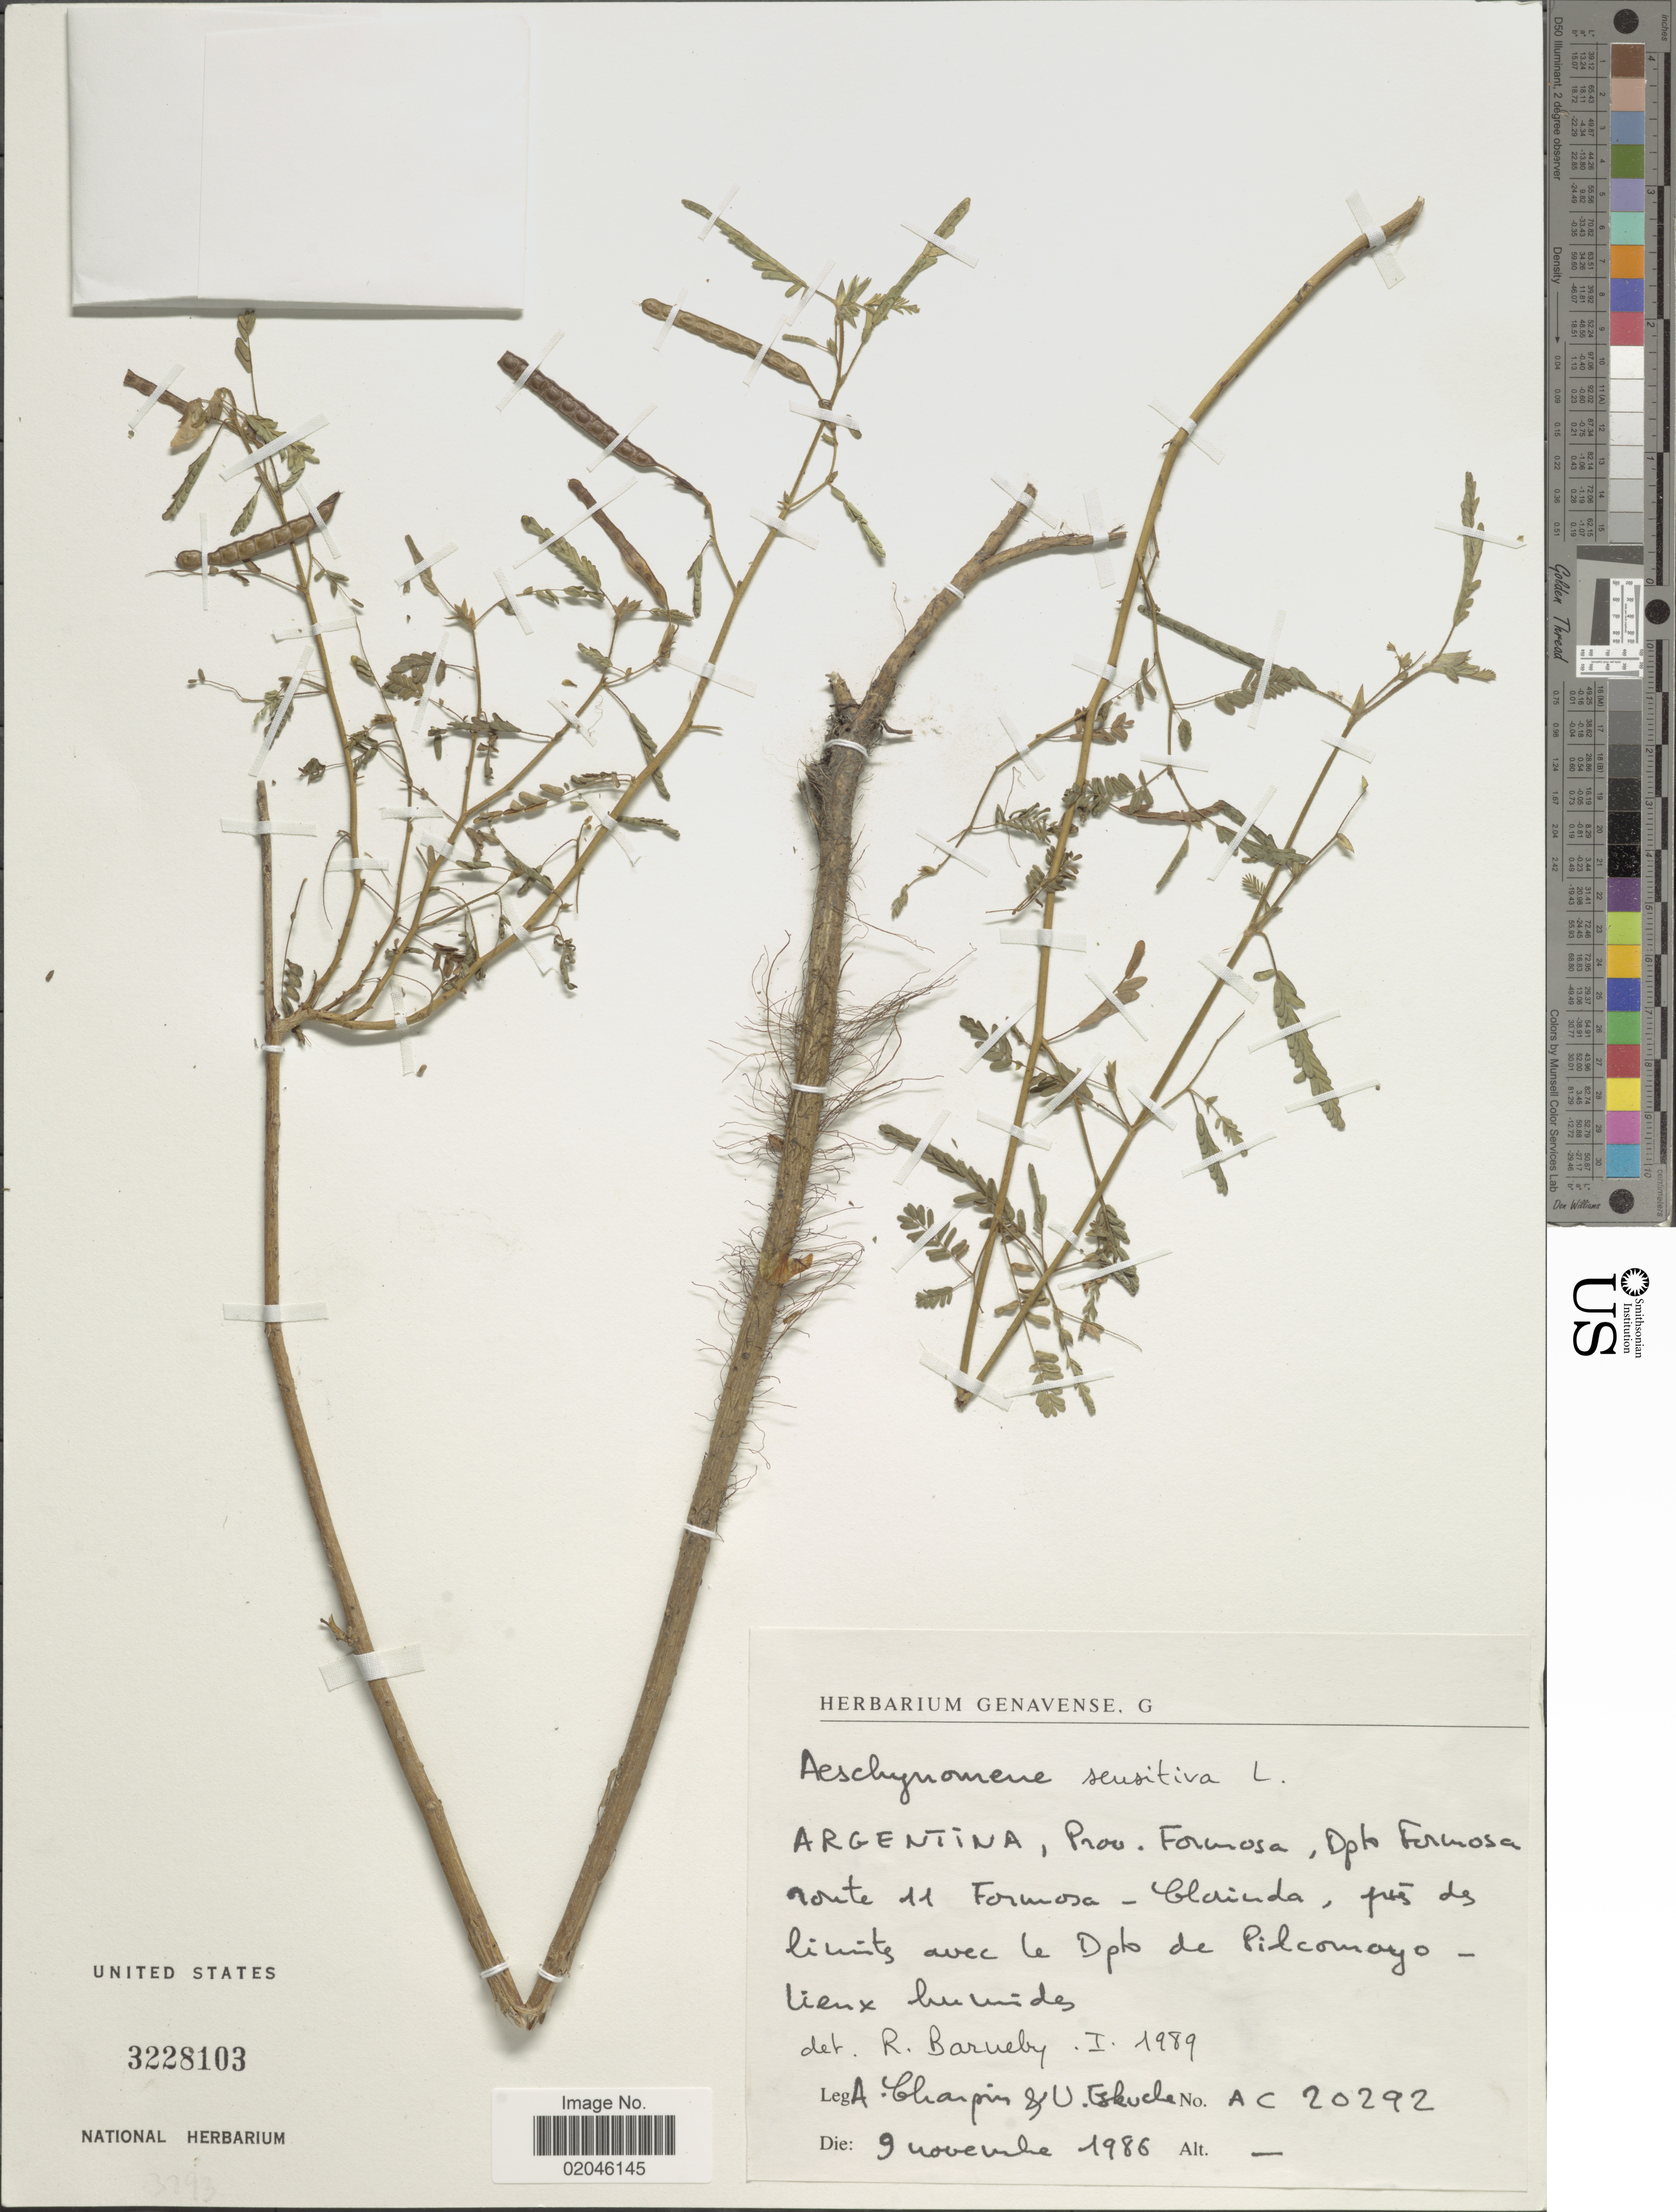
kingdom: Plantae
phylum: Tracheophyta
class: Magnoliopsida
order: Fabales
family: Fabaceae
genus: Aeschynomene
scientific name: Aeschynomene sensitiva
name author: Sw.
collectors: A. Charpin & U. Eskuche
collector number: AC 20292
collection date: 1986-11-09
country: Argentina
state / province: Formosa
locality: Dpto. Formosa, route 11 Formosa-Clorinda, pres de limites avec le Dpto de Pilcomayo.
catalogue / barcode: US 3228103